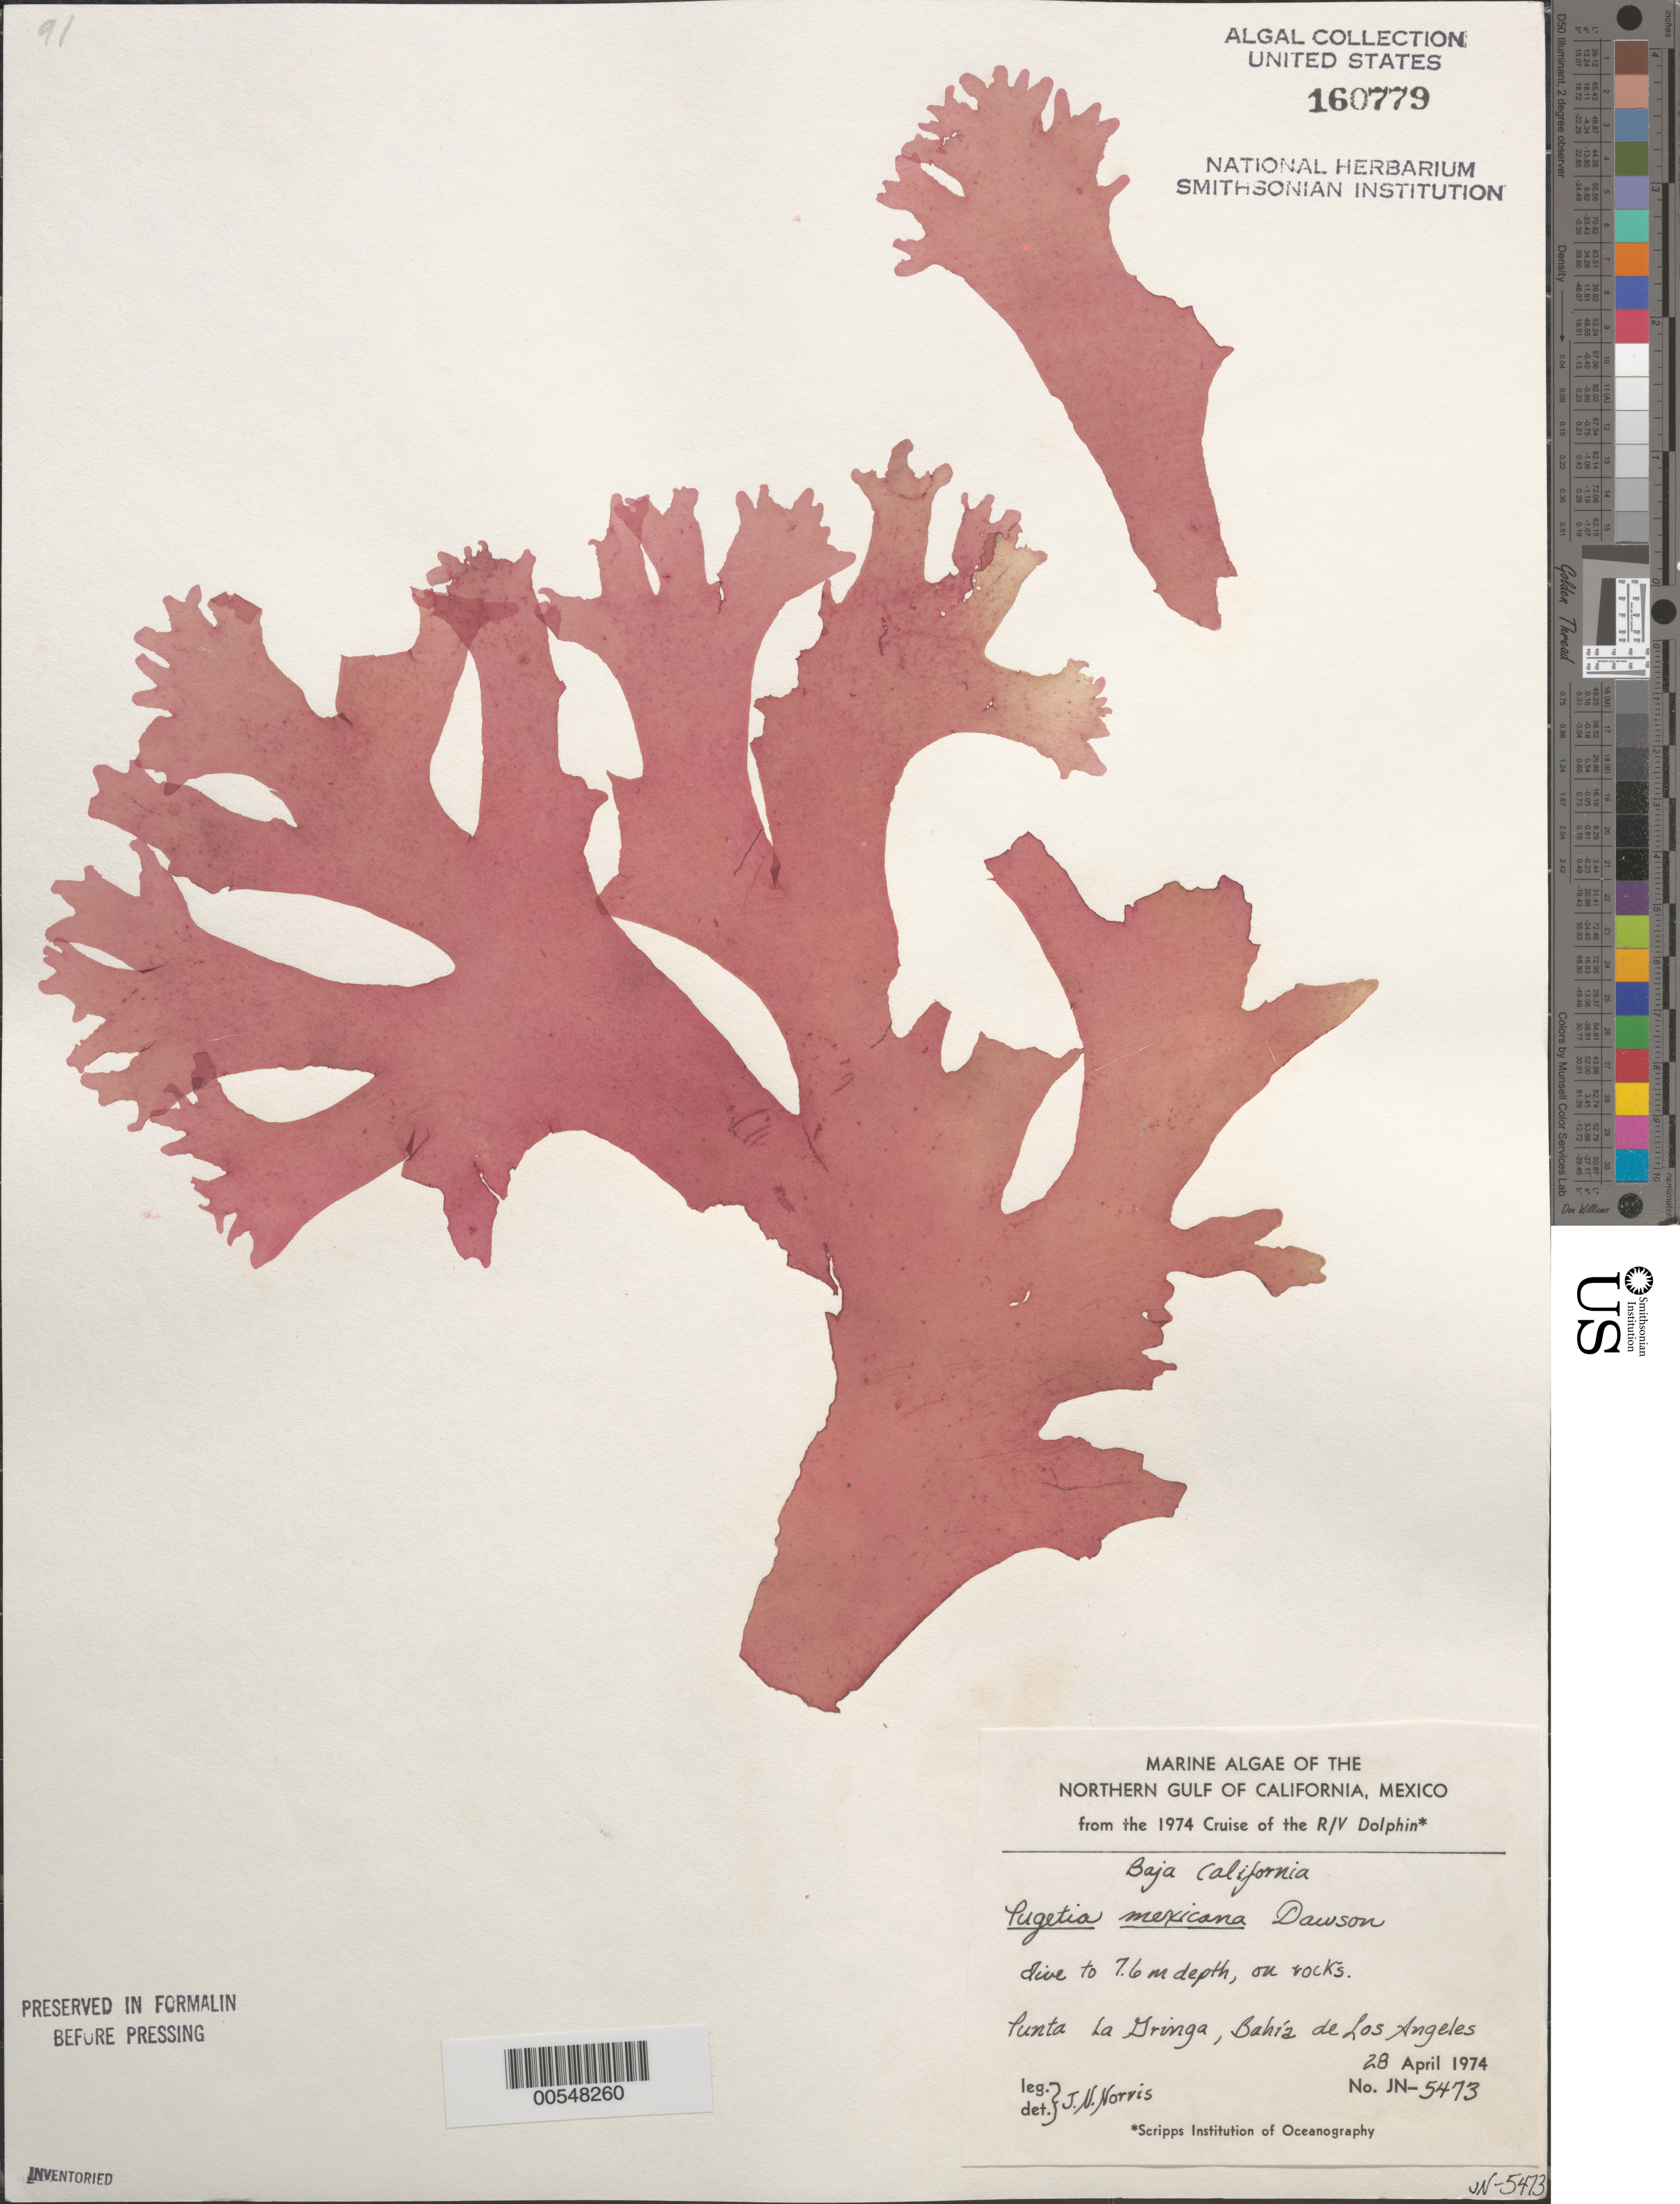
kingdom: Plantae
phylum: Rhodophyta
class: Florideophyceae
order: Gigartinales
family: Kallymeniaceae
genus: Pugetia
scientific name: Pugetia mexicana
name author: E.Y. Dawson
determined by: Norris, James N.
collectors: J. N. Norris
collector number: JN-5473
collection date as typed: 28 Apr 1974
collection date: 1974-04-28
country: Mexico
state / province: Baja California Norte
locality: Punta La Gringa, Bahia de Los Angeles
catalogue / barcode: US 160779